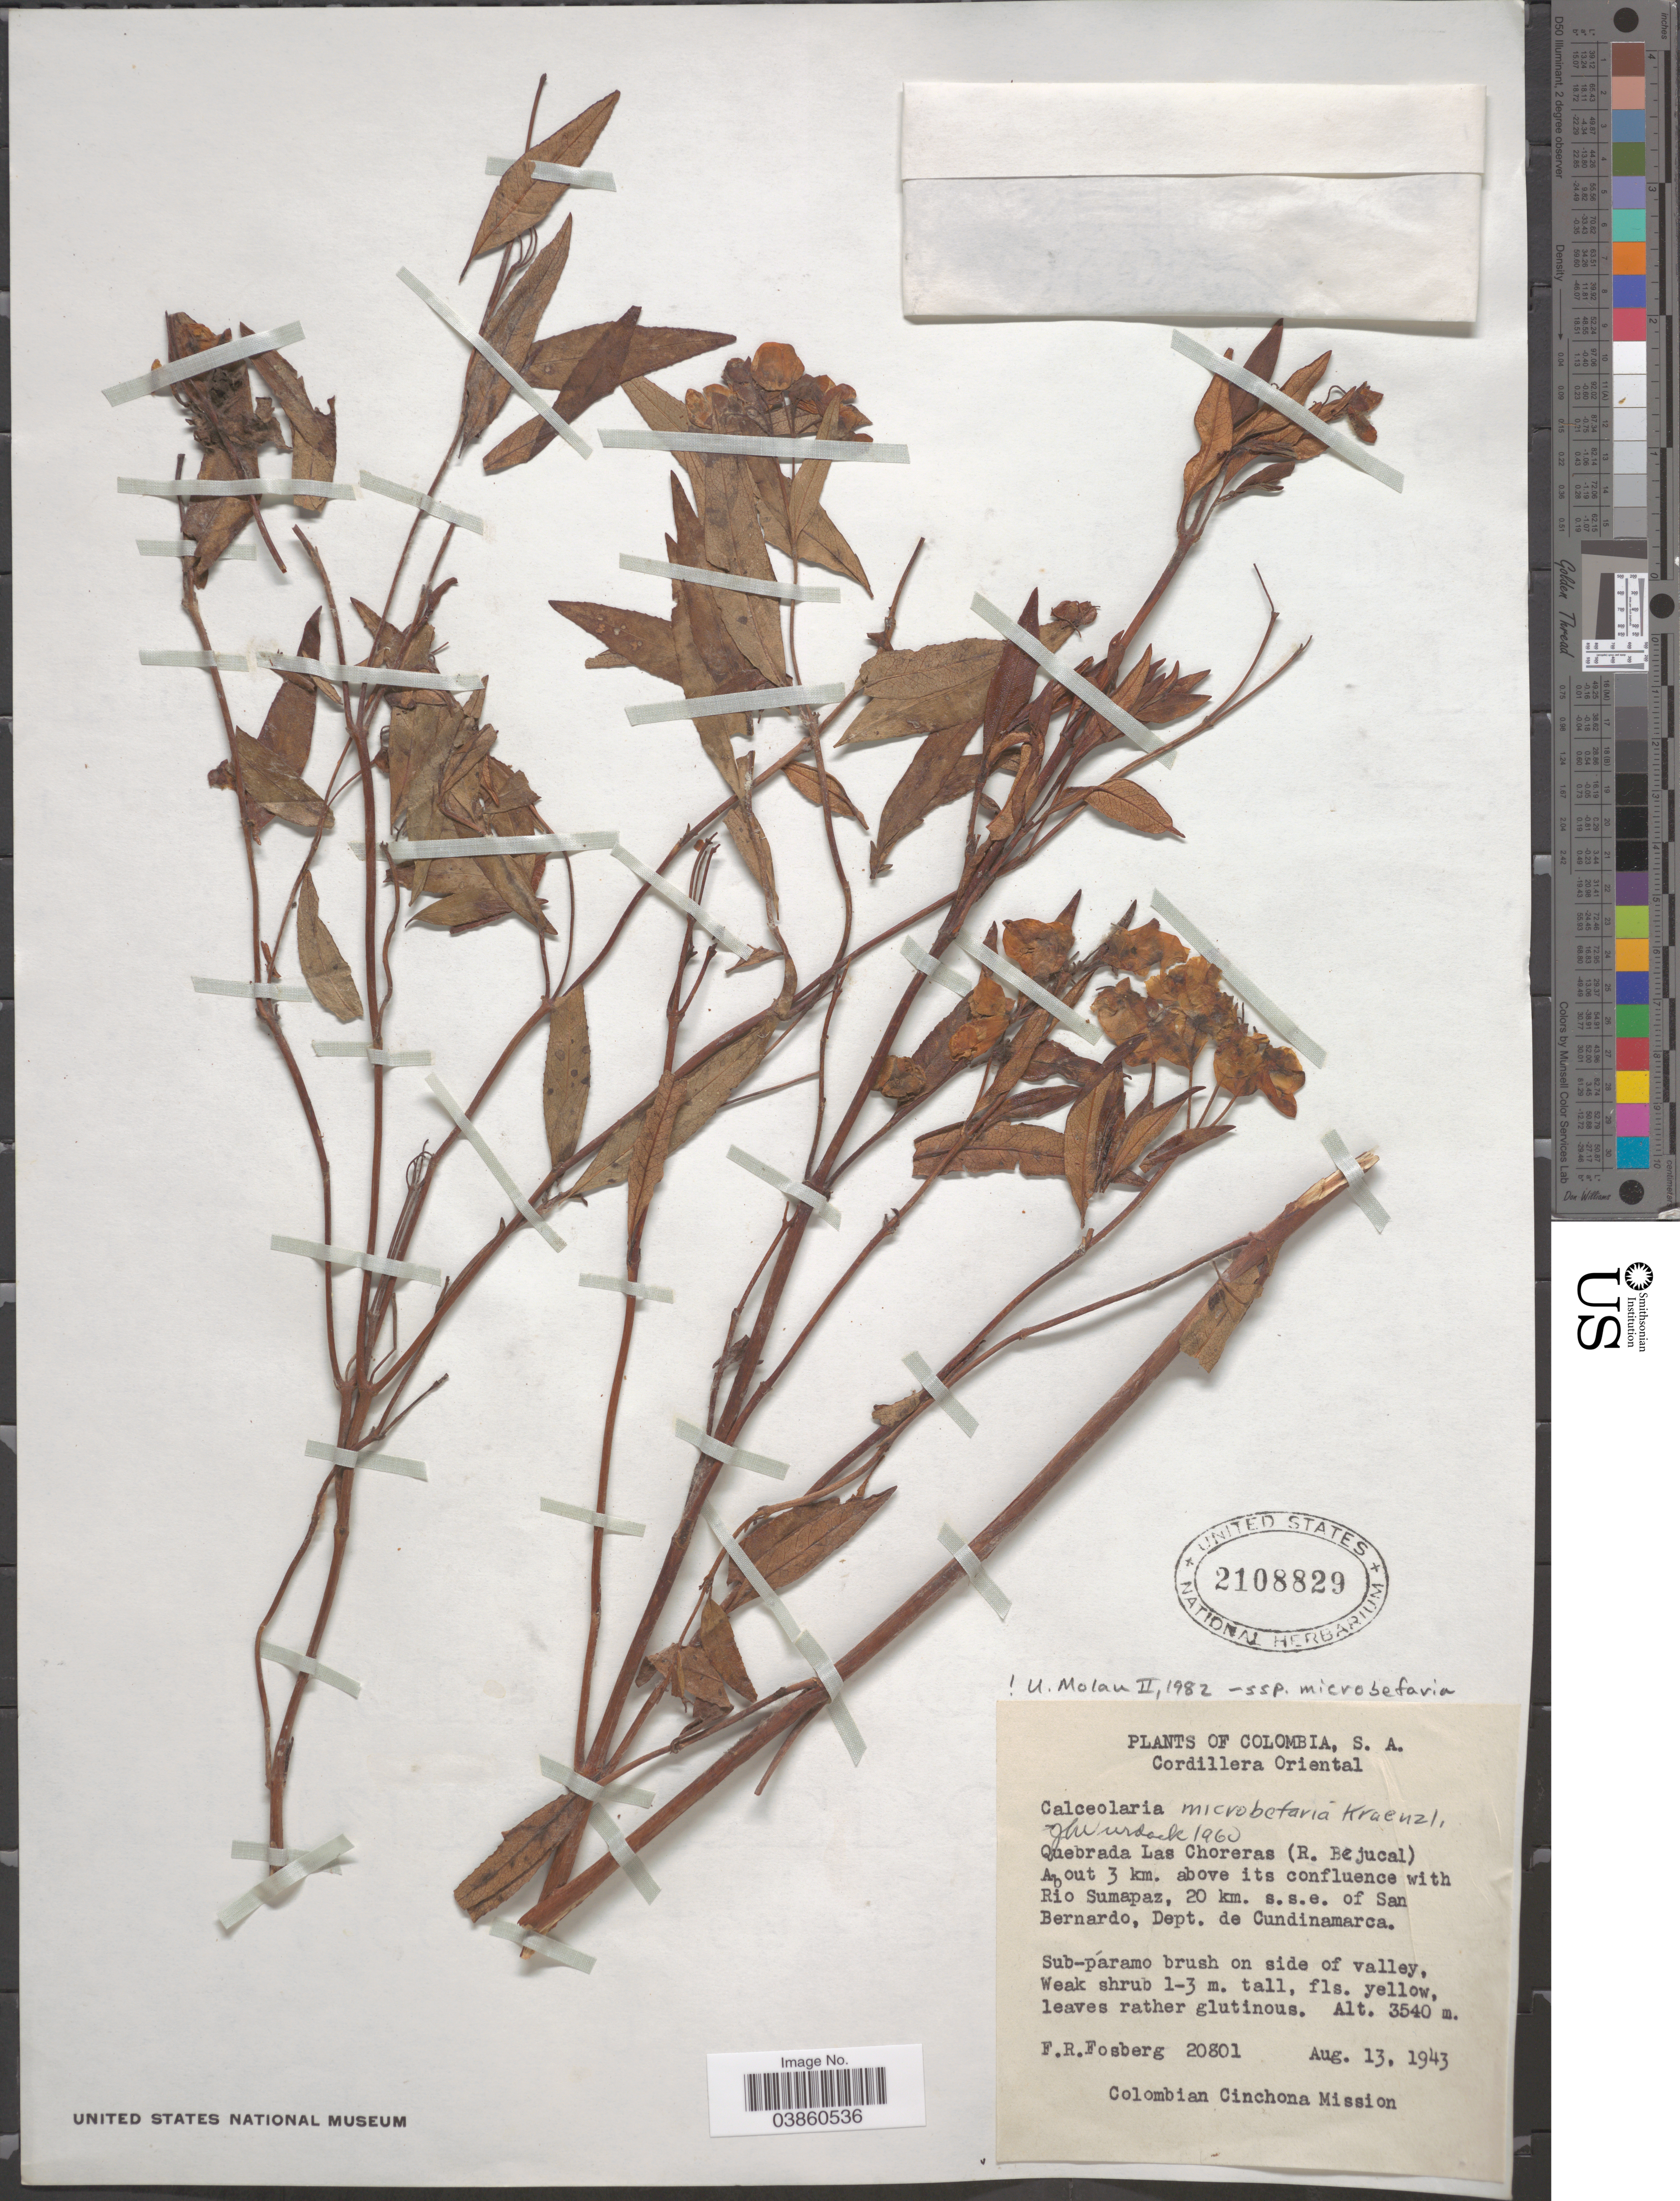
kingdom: Plantae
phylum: Tracheophyta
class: Magnoliopsida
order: Lamiales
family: Calceolariaceae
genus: Calceolaria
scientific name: Calceolaria microbefaria subsp. microbefaria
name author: Kränzl.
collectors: F. R. Fosberg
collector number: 20801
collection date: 1943-08-13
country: Colombia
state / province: Cundinamarca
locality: Cordillera Oriental. Quebrada Las Choreras (R. Bejucal) About 3 km. above its confluence with Rio Sumapaz, 20 km. s.s.e. of San Bernardo, Dept. de Cundinamarca.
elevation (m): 3540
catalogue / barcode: US 2108829